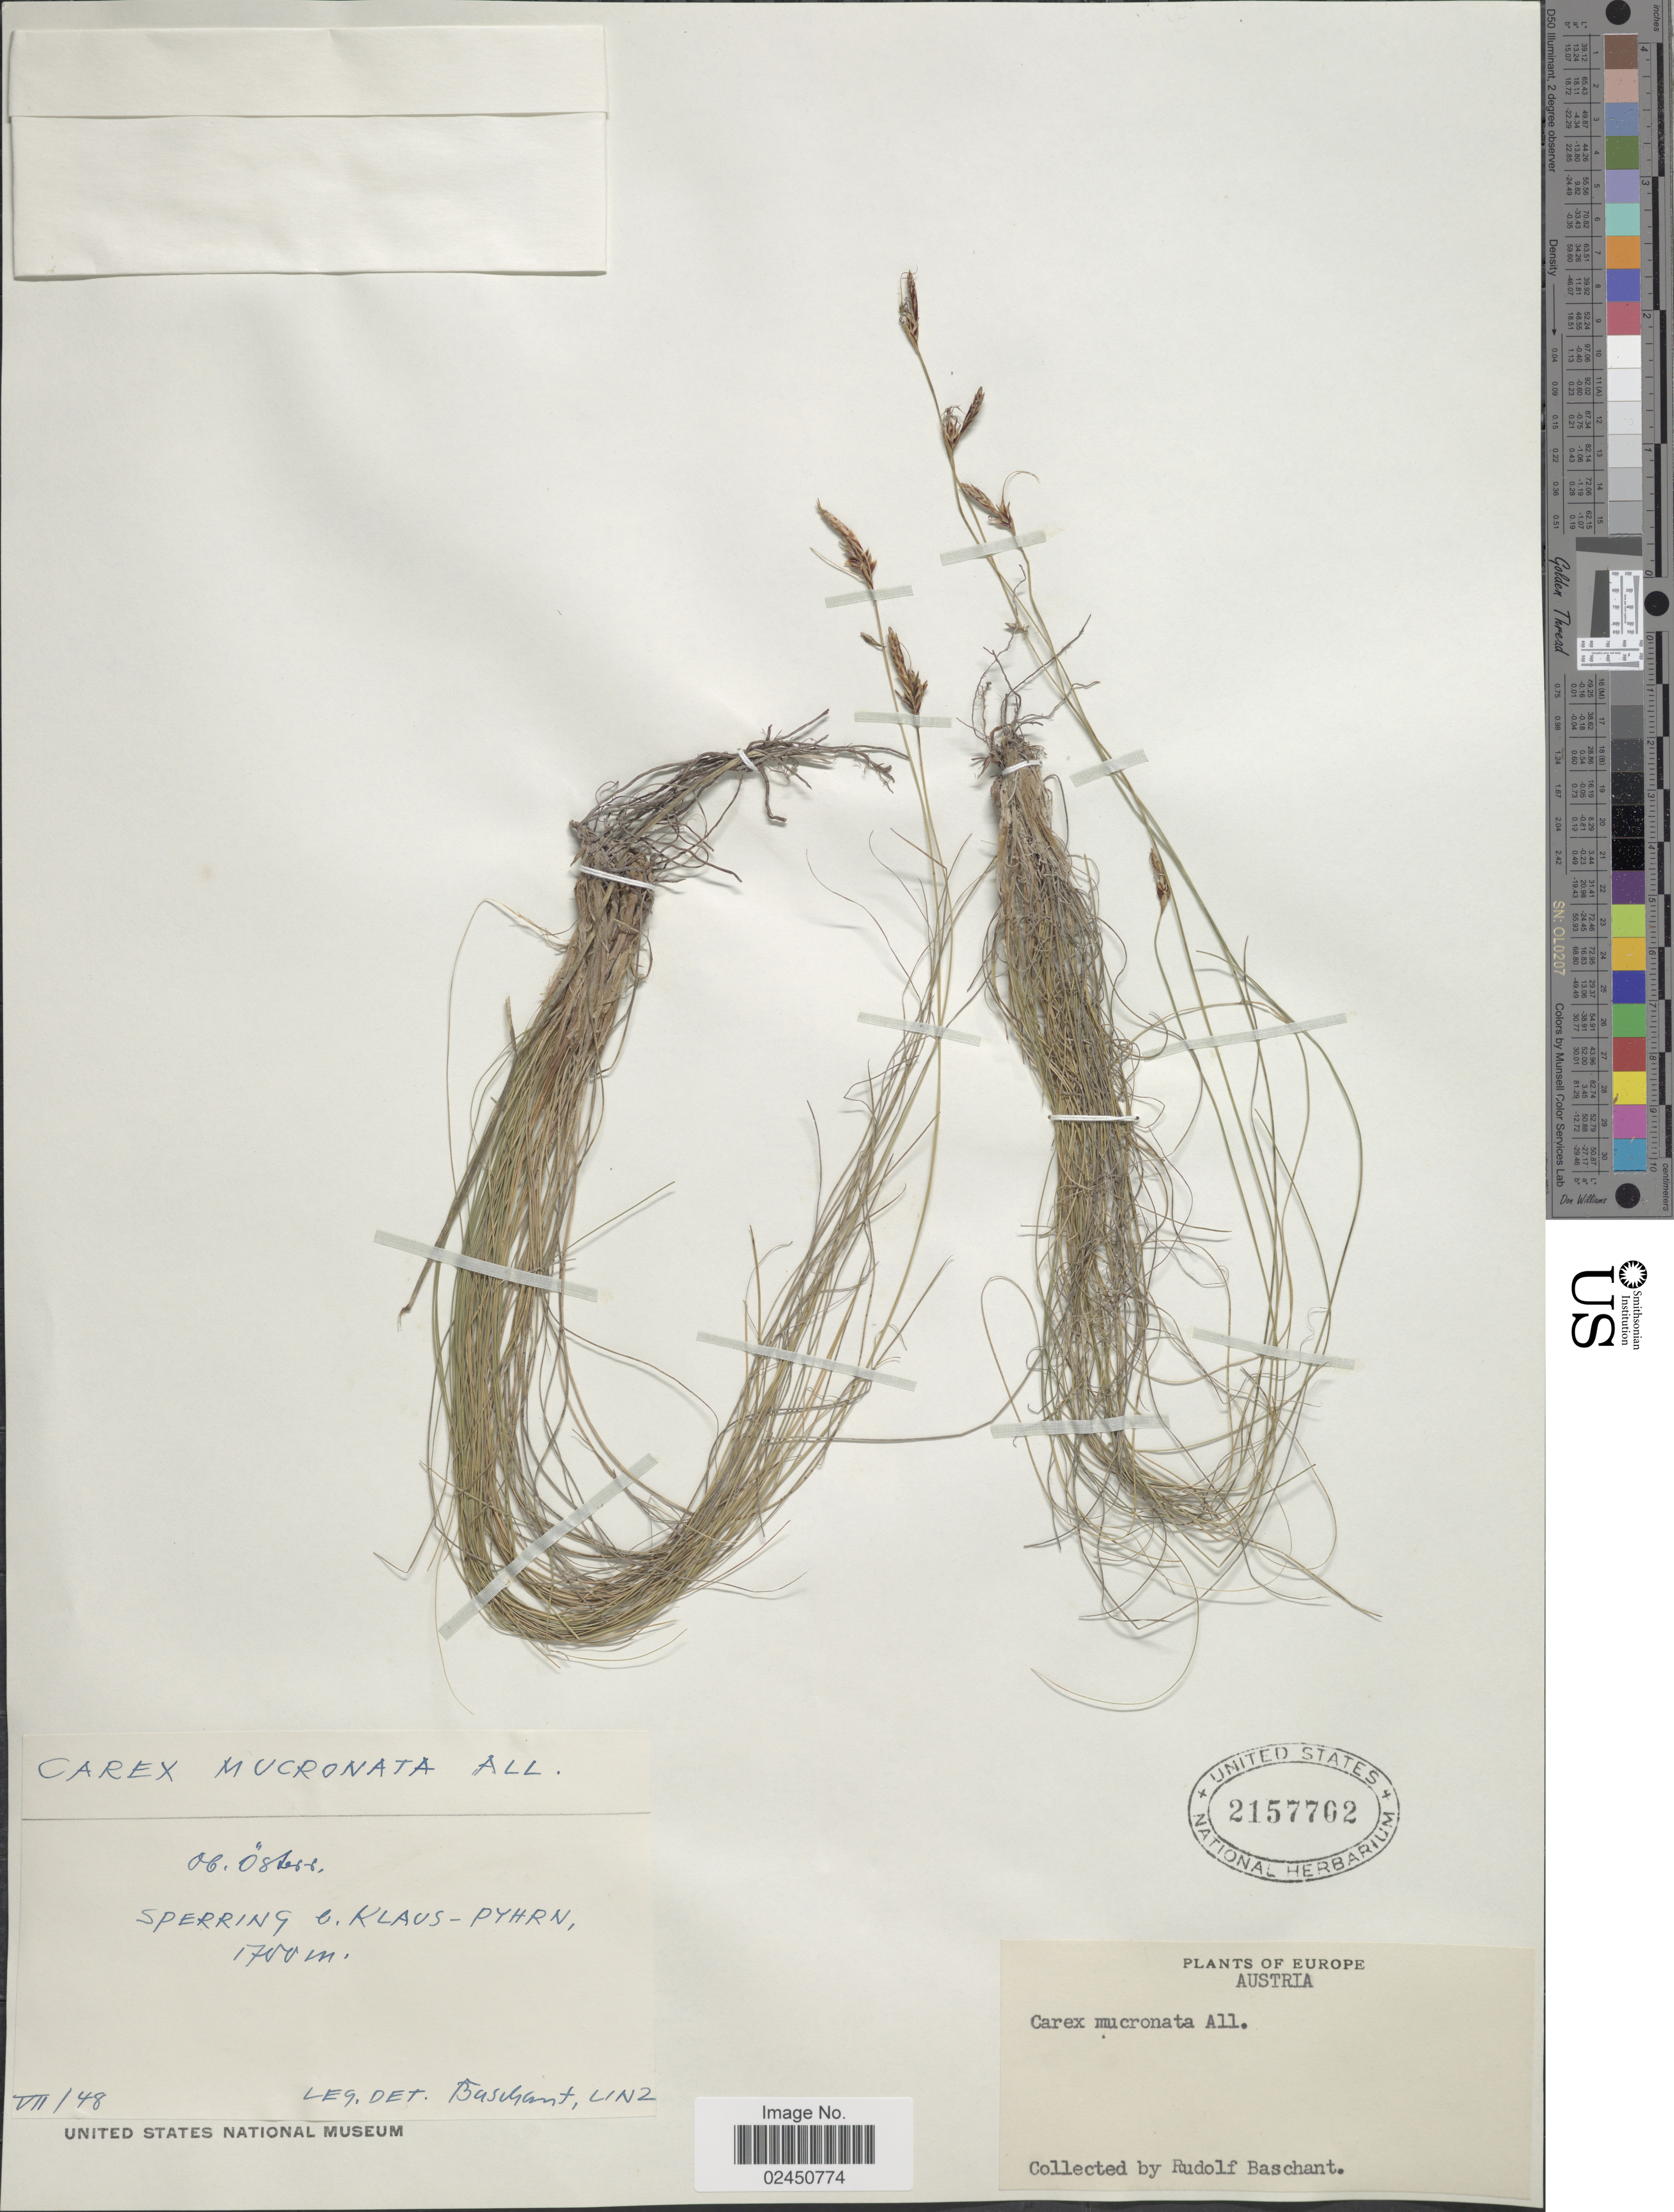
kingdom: Plantae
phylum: Tracheophyta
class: Liliopsida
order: Poales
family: Cyperaceae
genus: Carex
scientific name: Carex mucronata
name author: All.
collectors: R. Baschant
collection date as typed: Transcribed d/m/y: /7/48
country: Austria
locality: Sperring c. Klaus-Pyhrn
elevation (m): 1700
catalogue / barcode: US 2157702